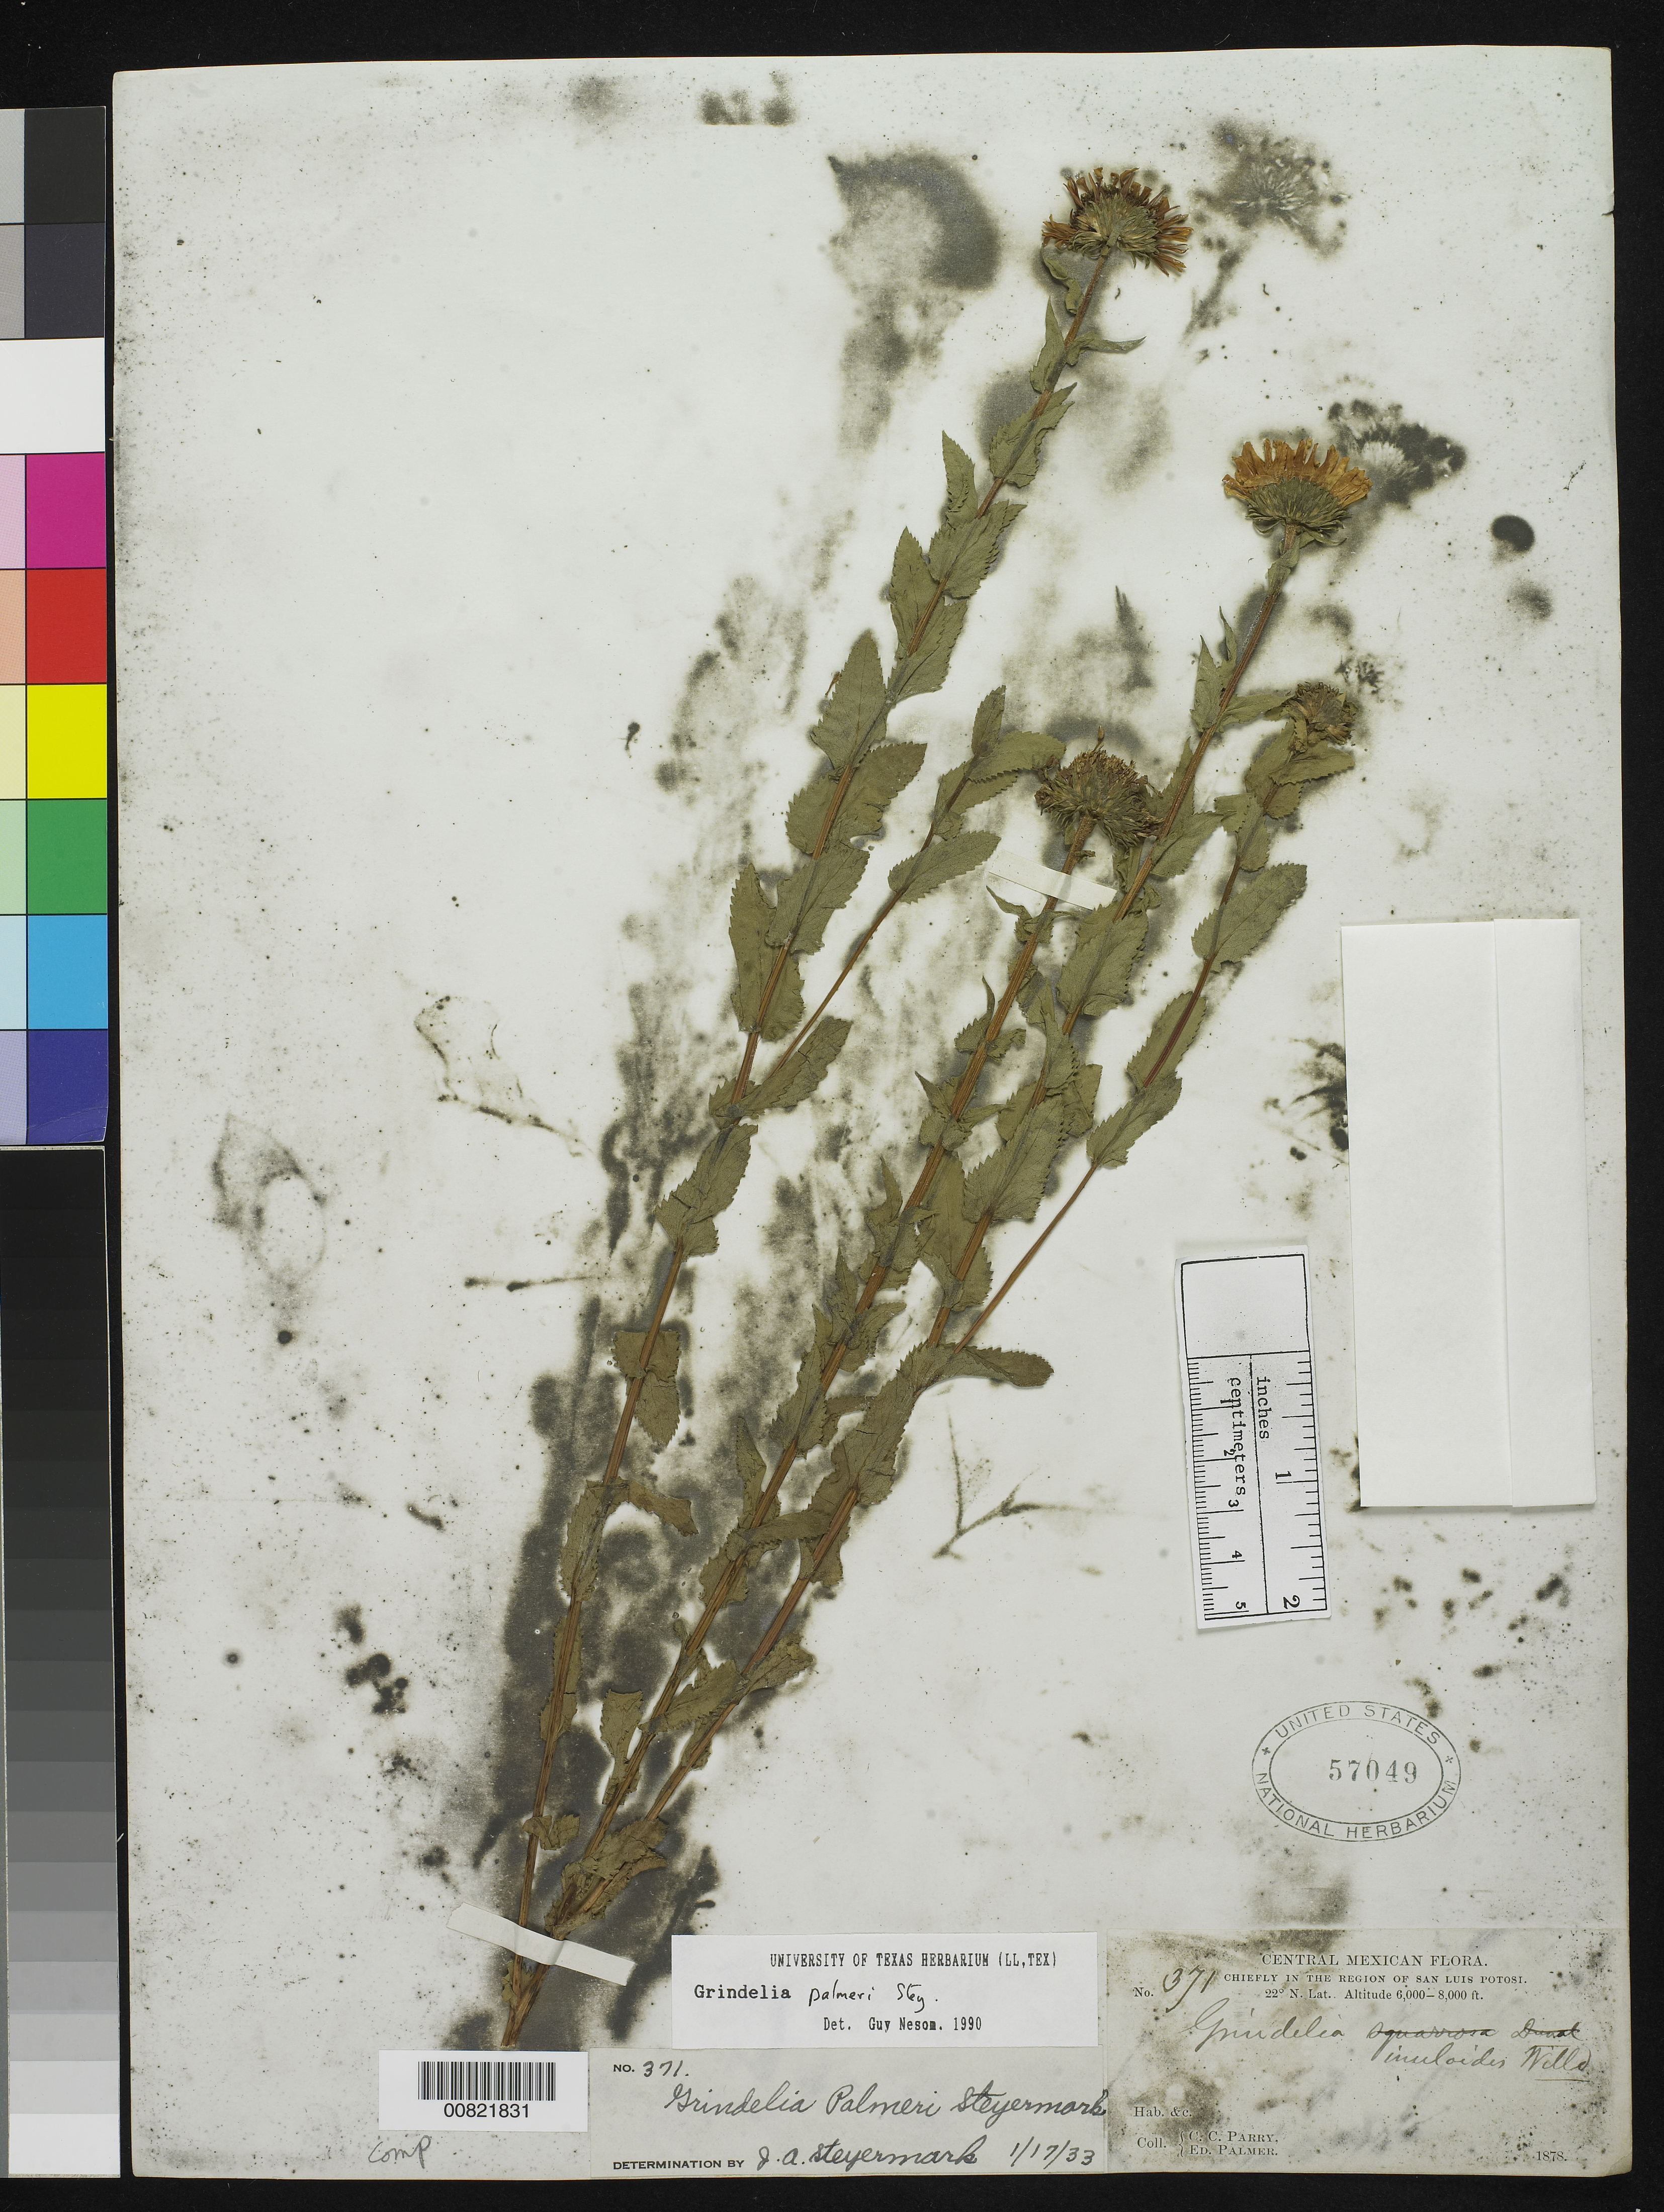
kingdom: Plantae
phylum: Tracheophyta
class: Magnoliopsida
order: Asterales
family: Asteraceae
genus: Grindelia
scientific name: Grindelia palmeri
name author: Steyerm.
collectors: C. C. Parry & E. Palmer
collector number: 371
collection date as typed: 1878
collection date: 1878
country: Mexico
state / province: San Luis Potosí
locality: Chiefly in the region of San Luis Potosí.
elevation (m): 1829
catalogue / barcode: US 57049